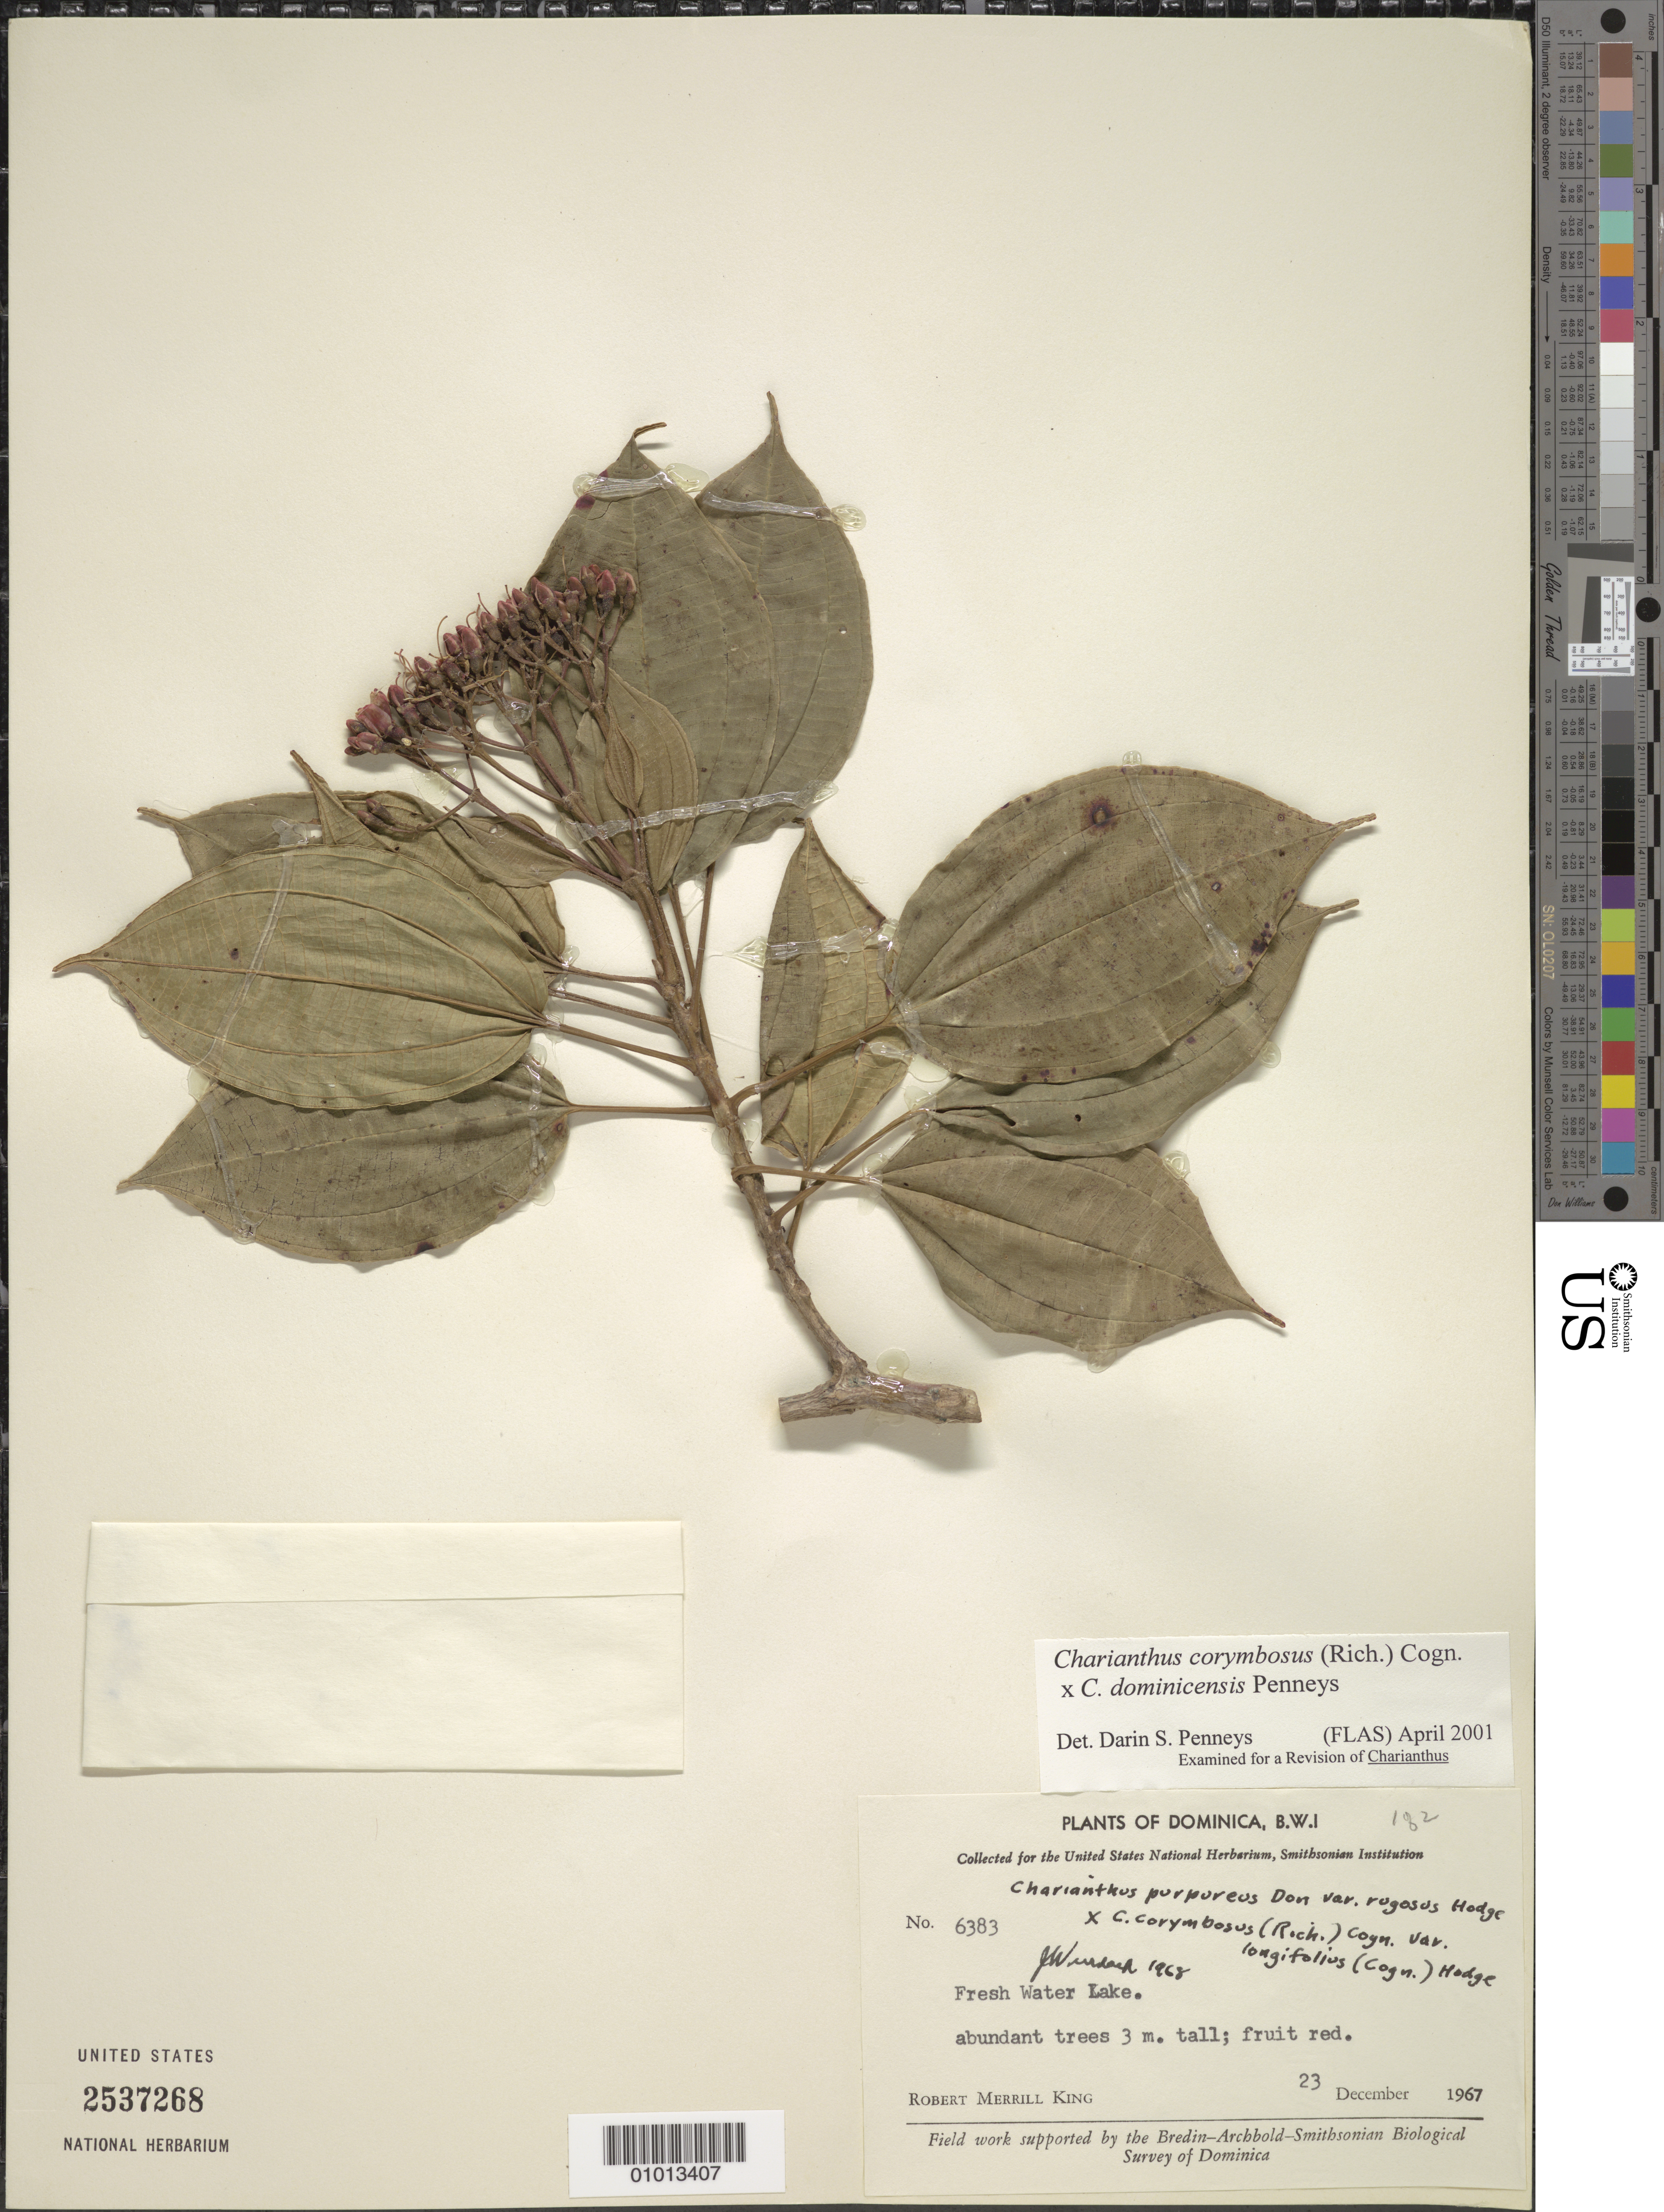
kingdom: Plantae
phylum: Tracheophyta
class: Magnoliopsida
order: Myrtales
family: Melastomataceae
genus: Charianthus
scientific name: Charianthus corymbosus var. longifolius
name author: (Cogn.) Hodge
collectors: R. M. King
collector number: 6383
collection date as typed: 23 Dec 1967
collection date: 1967-12-23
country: Dominica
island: Dominica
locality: Fresh Water Lake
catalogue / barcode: US 2537268